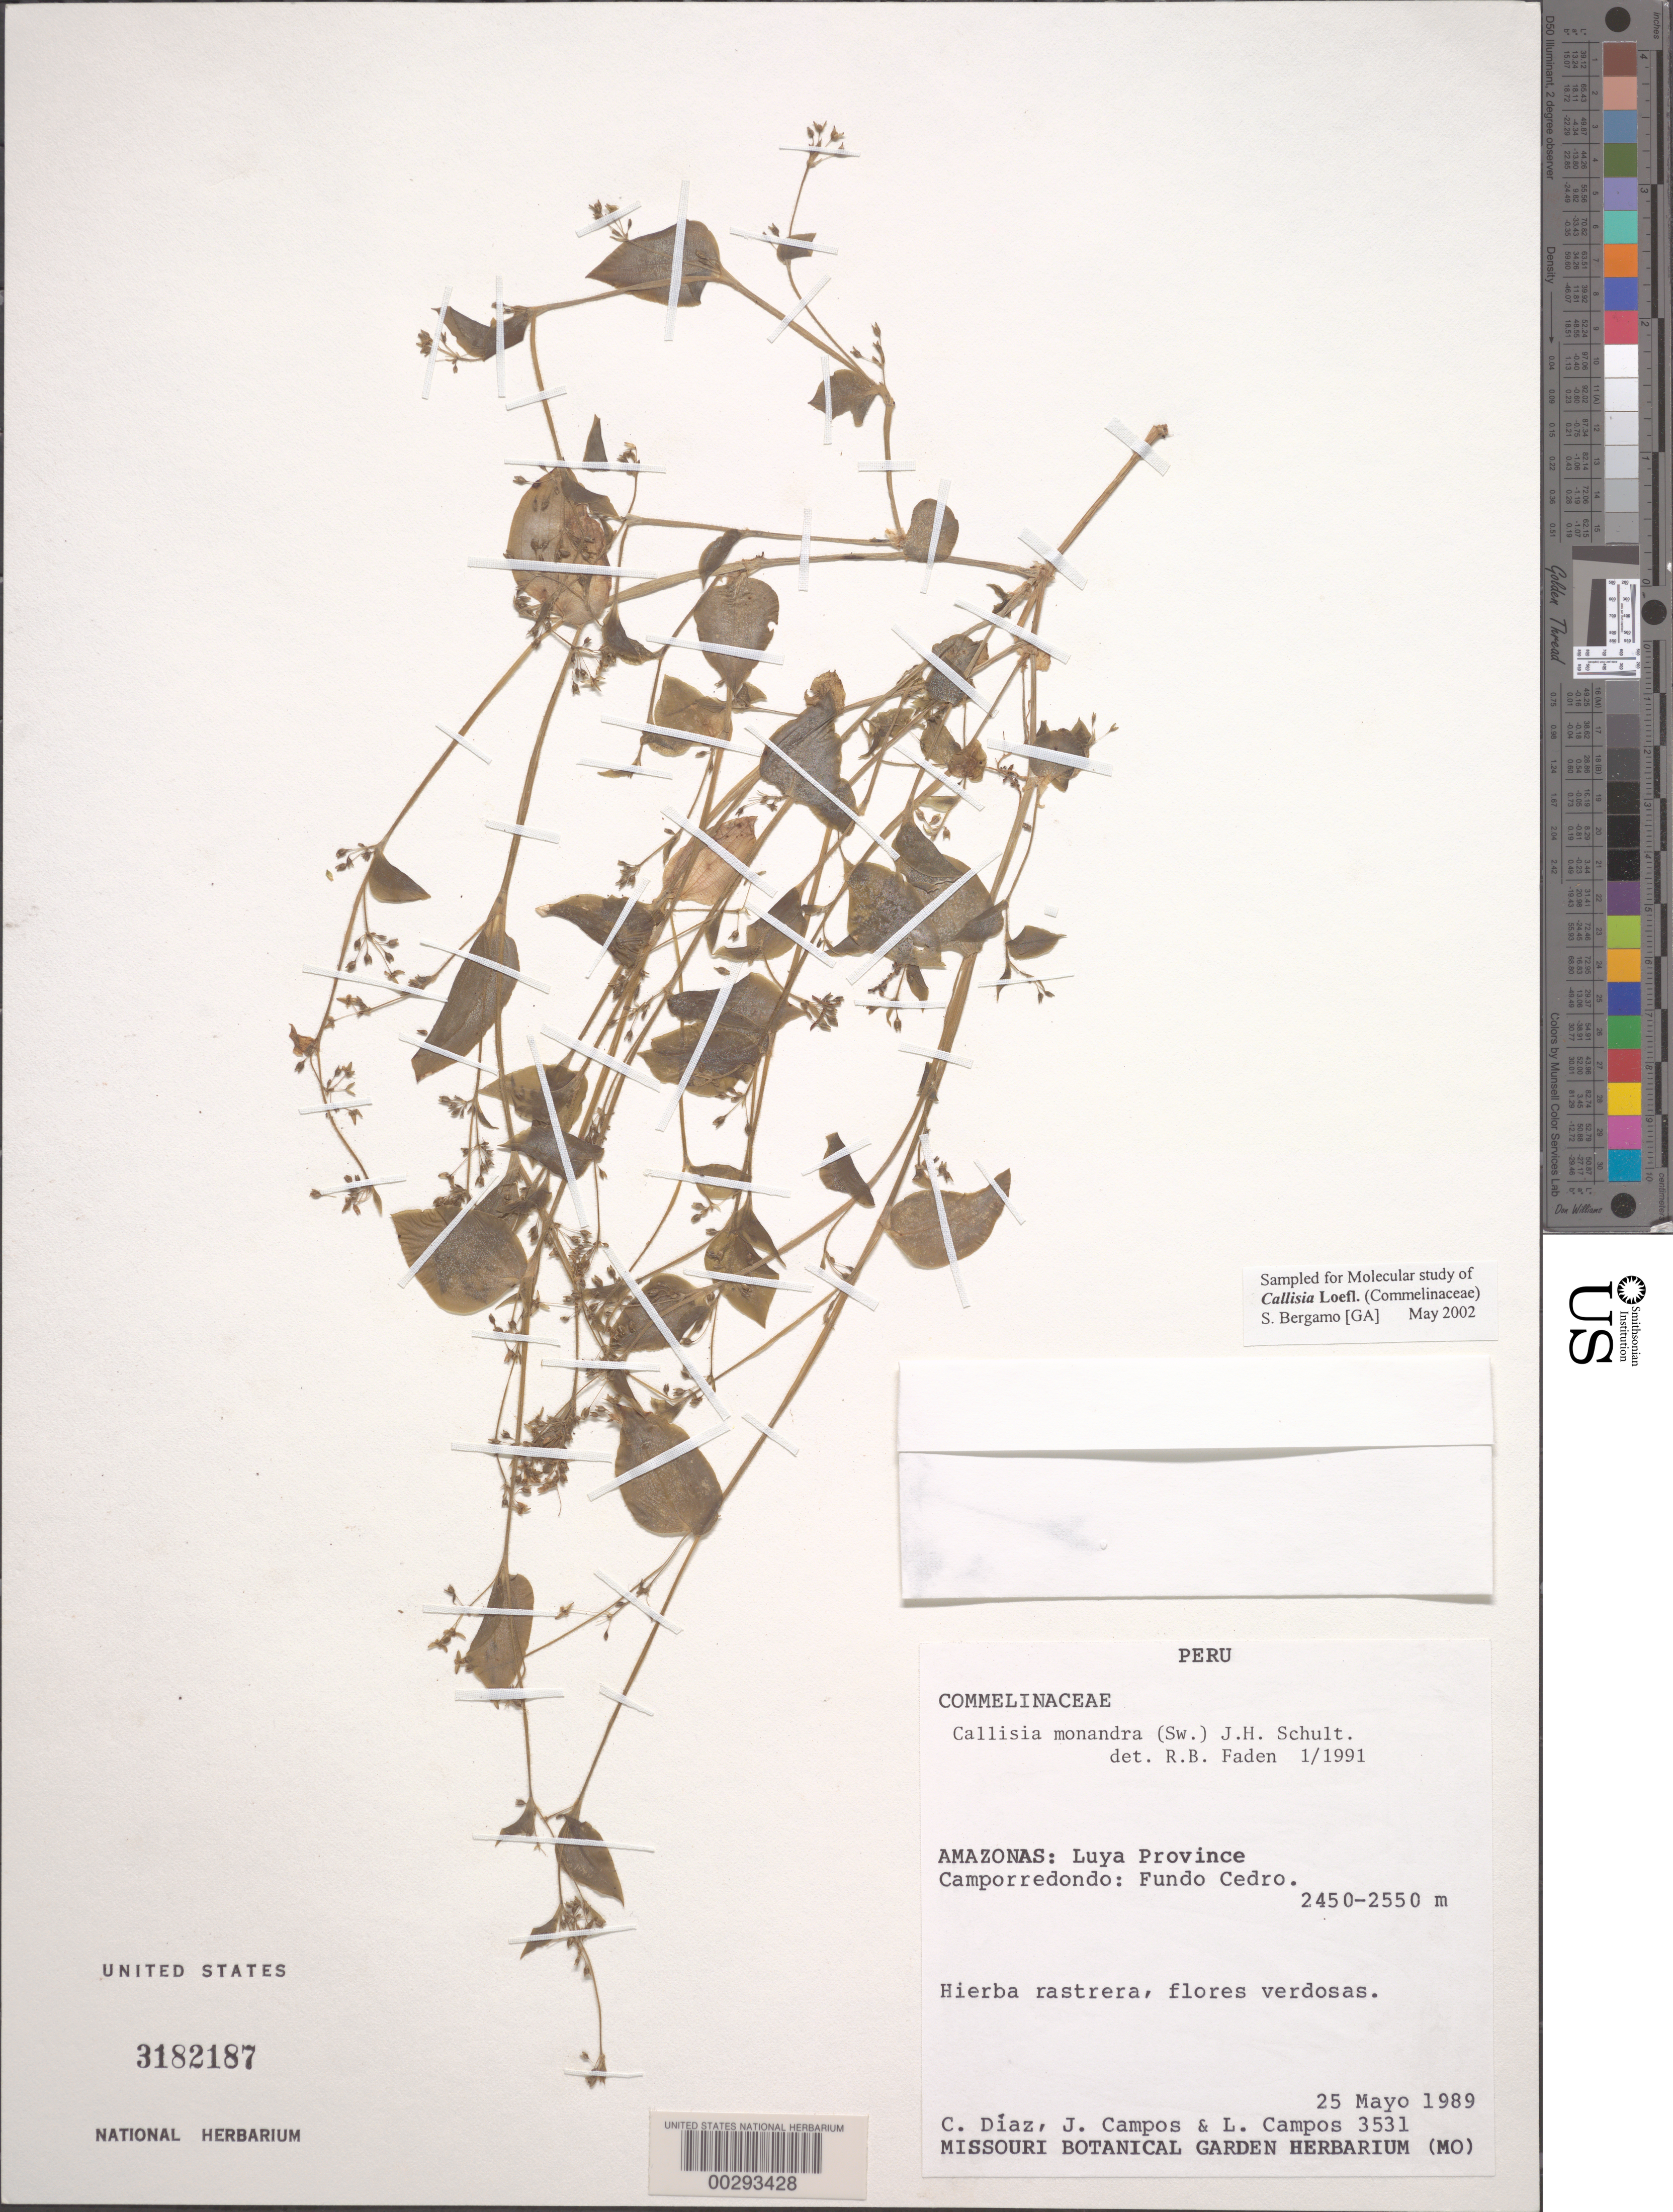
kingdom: Plantae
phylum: Tracheophyta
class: Liliopsida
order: Commelinales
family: Commelinaceae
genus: Callisia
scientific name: Callisia monandra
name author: (Sw.) Schult. & Schult. f.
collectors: C. Díaz, J. Campos & L. Campos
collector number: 3531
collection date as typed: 25 May 1989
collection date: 1989-05-25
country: Peru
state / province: Amazonas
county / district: Luya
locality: Camporredondo, Fundo Cedro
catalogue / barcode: US 3182187